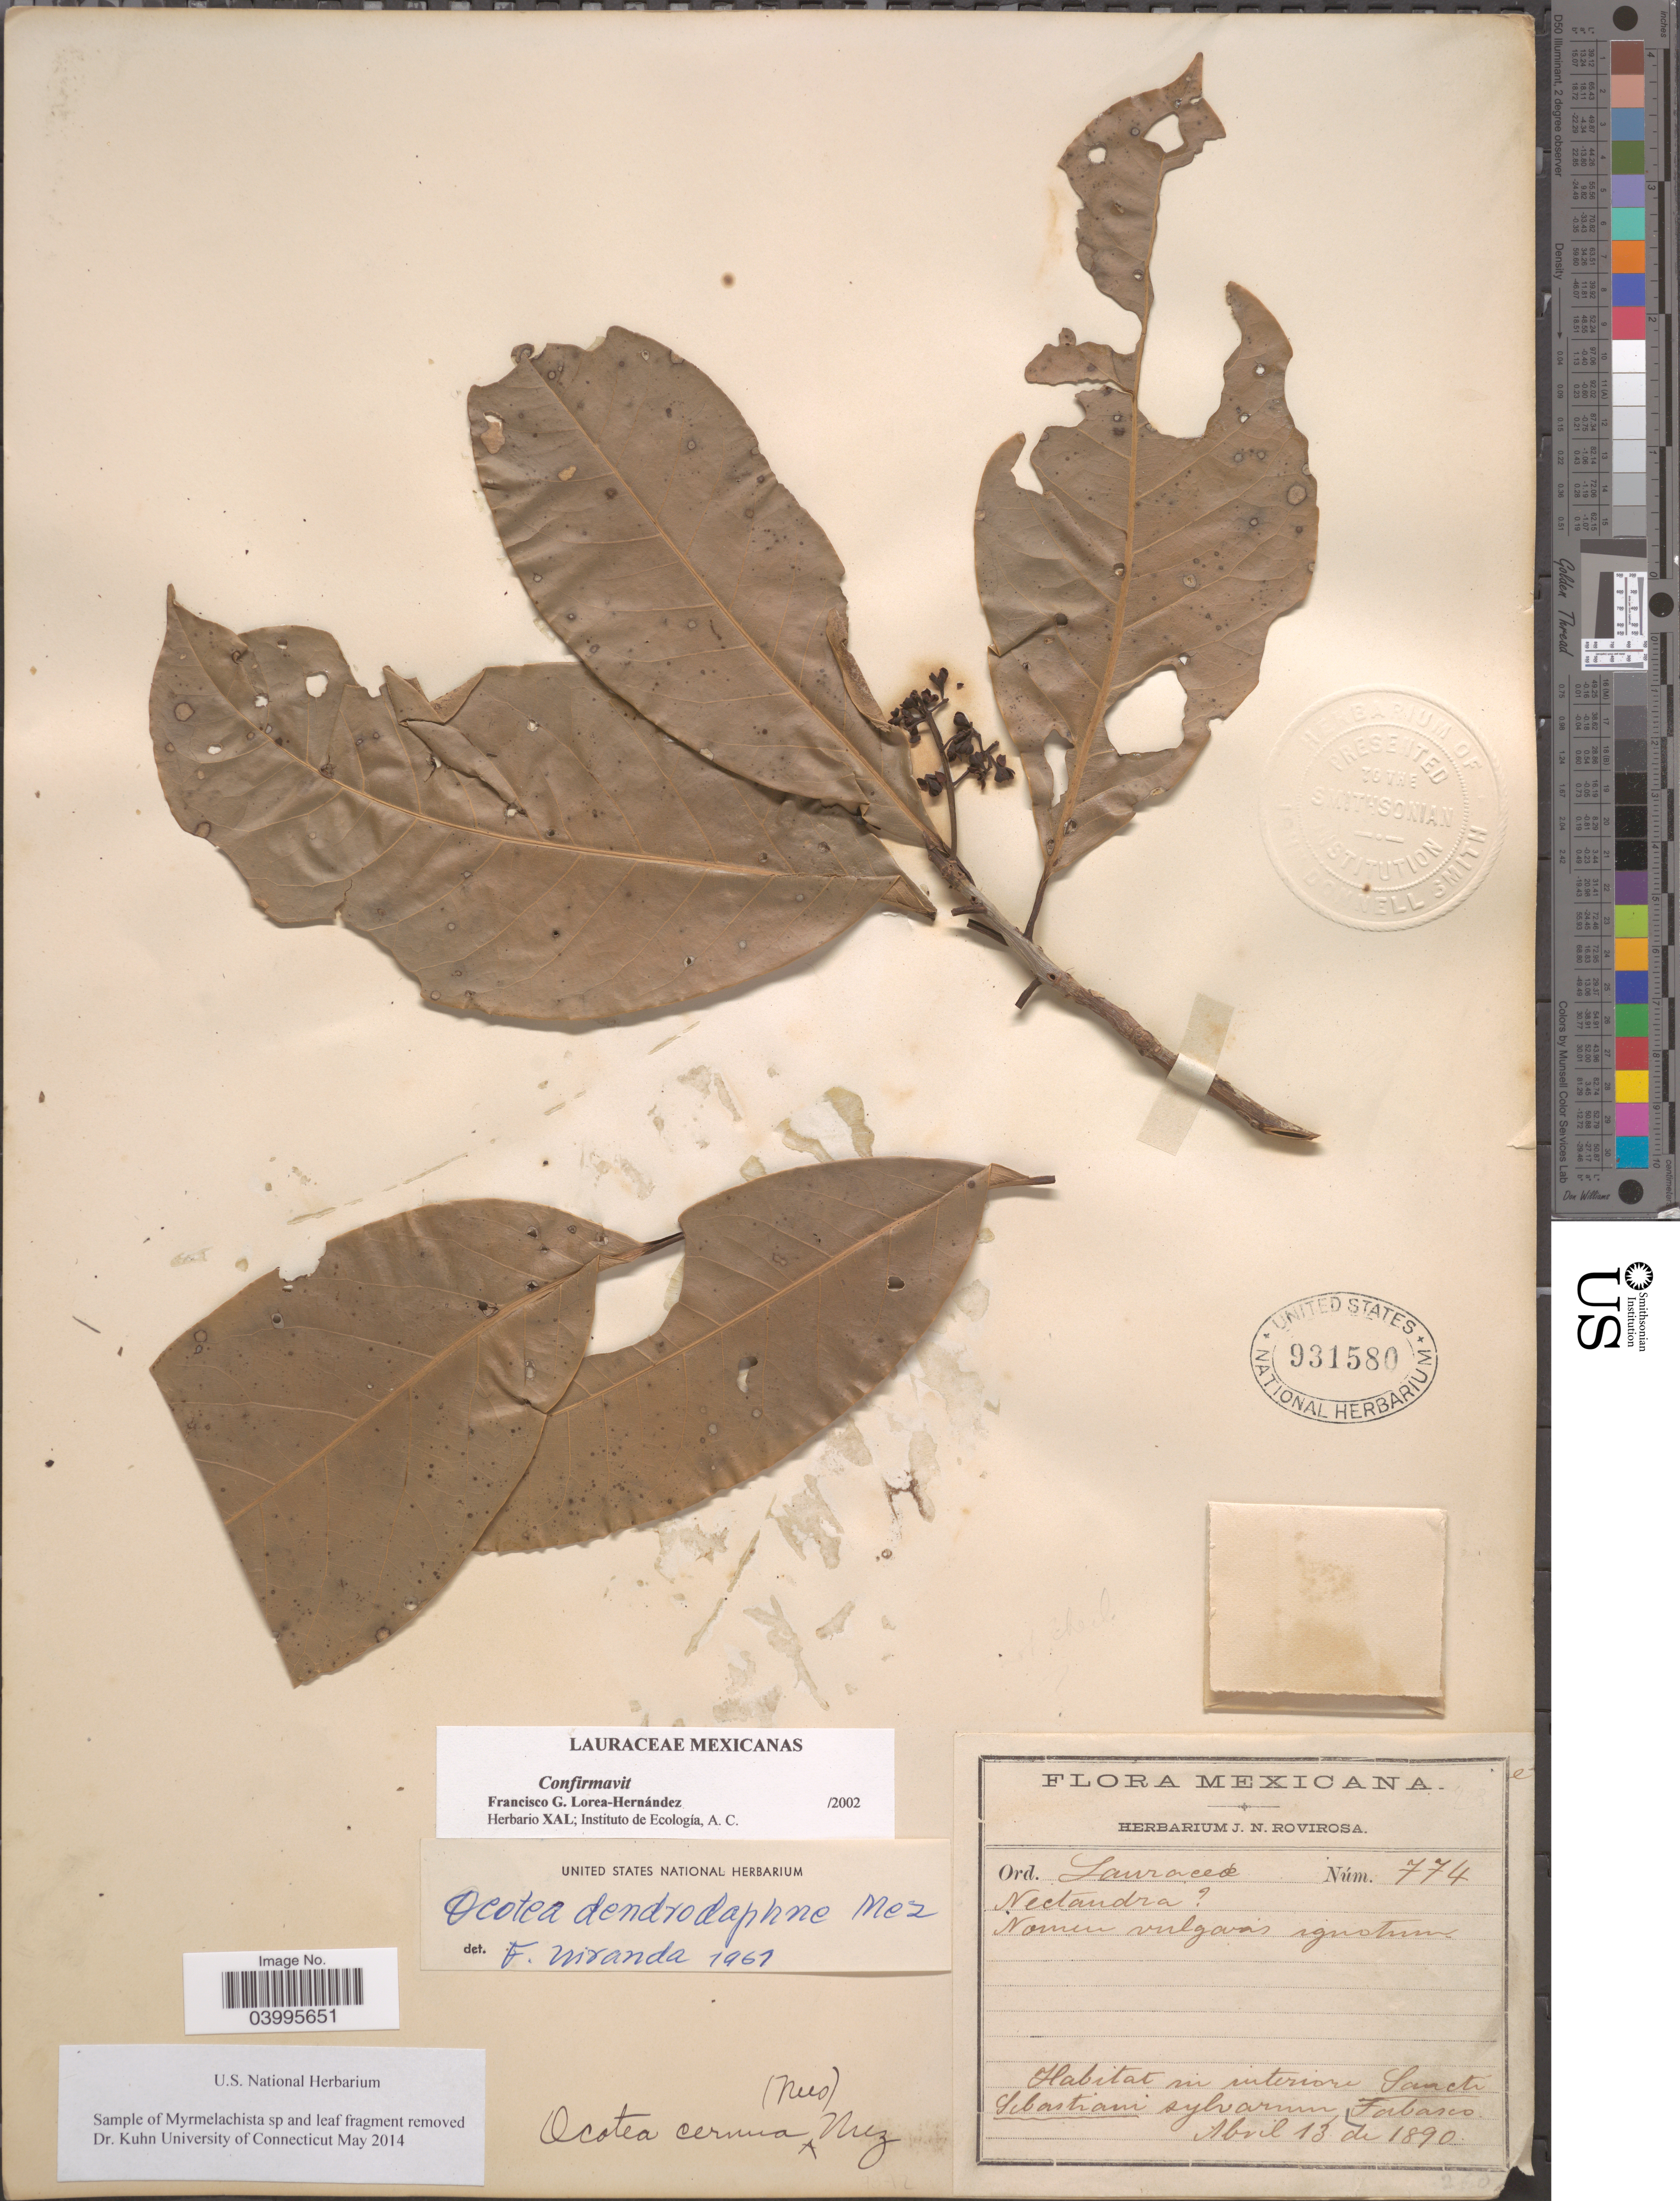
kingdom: Plantae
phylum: Tracheophyta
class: Magnoliopsida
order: Laurales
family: Lauraceae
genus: Ocotea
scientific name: Ocotea dendrodaphne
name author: Mez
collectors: ex herb. J. N. Rovirosa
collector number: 774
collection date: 1890-04-13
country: Mexico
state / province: Tabasco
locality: In interiore Sancti Sibastiani sylvarum Tabasco.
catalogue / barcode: US 931580